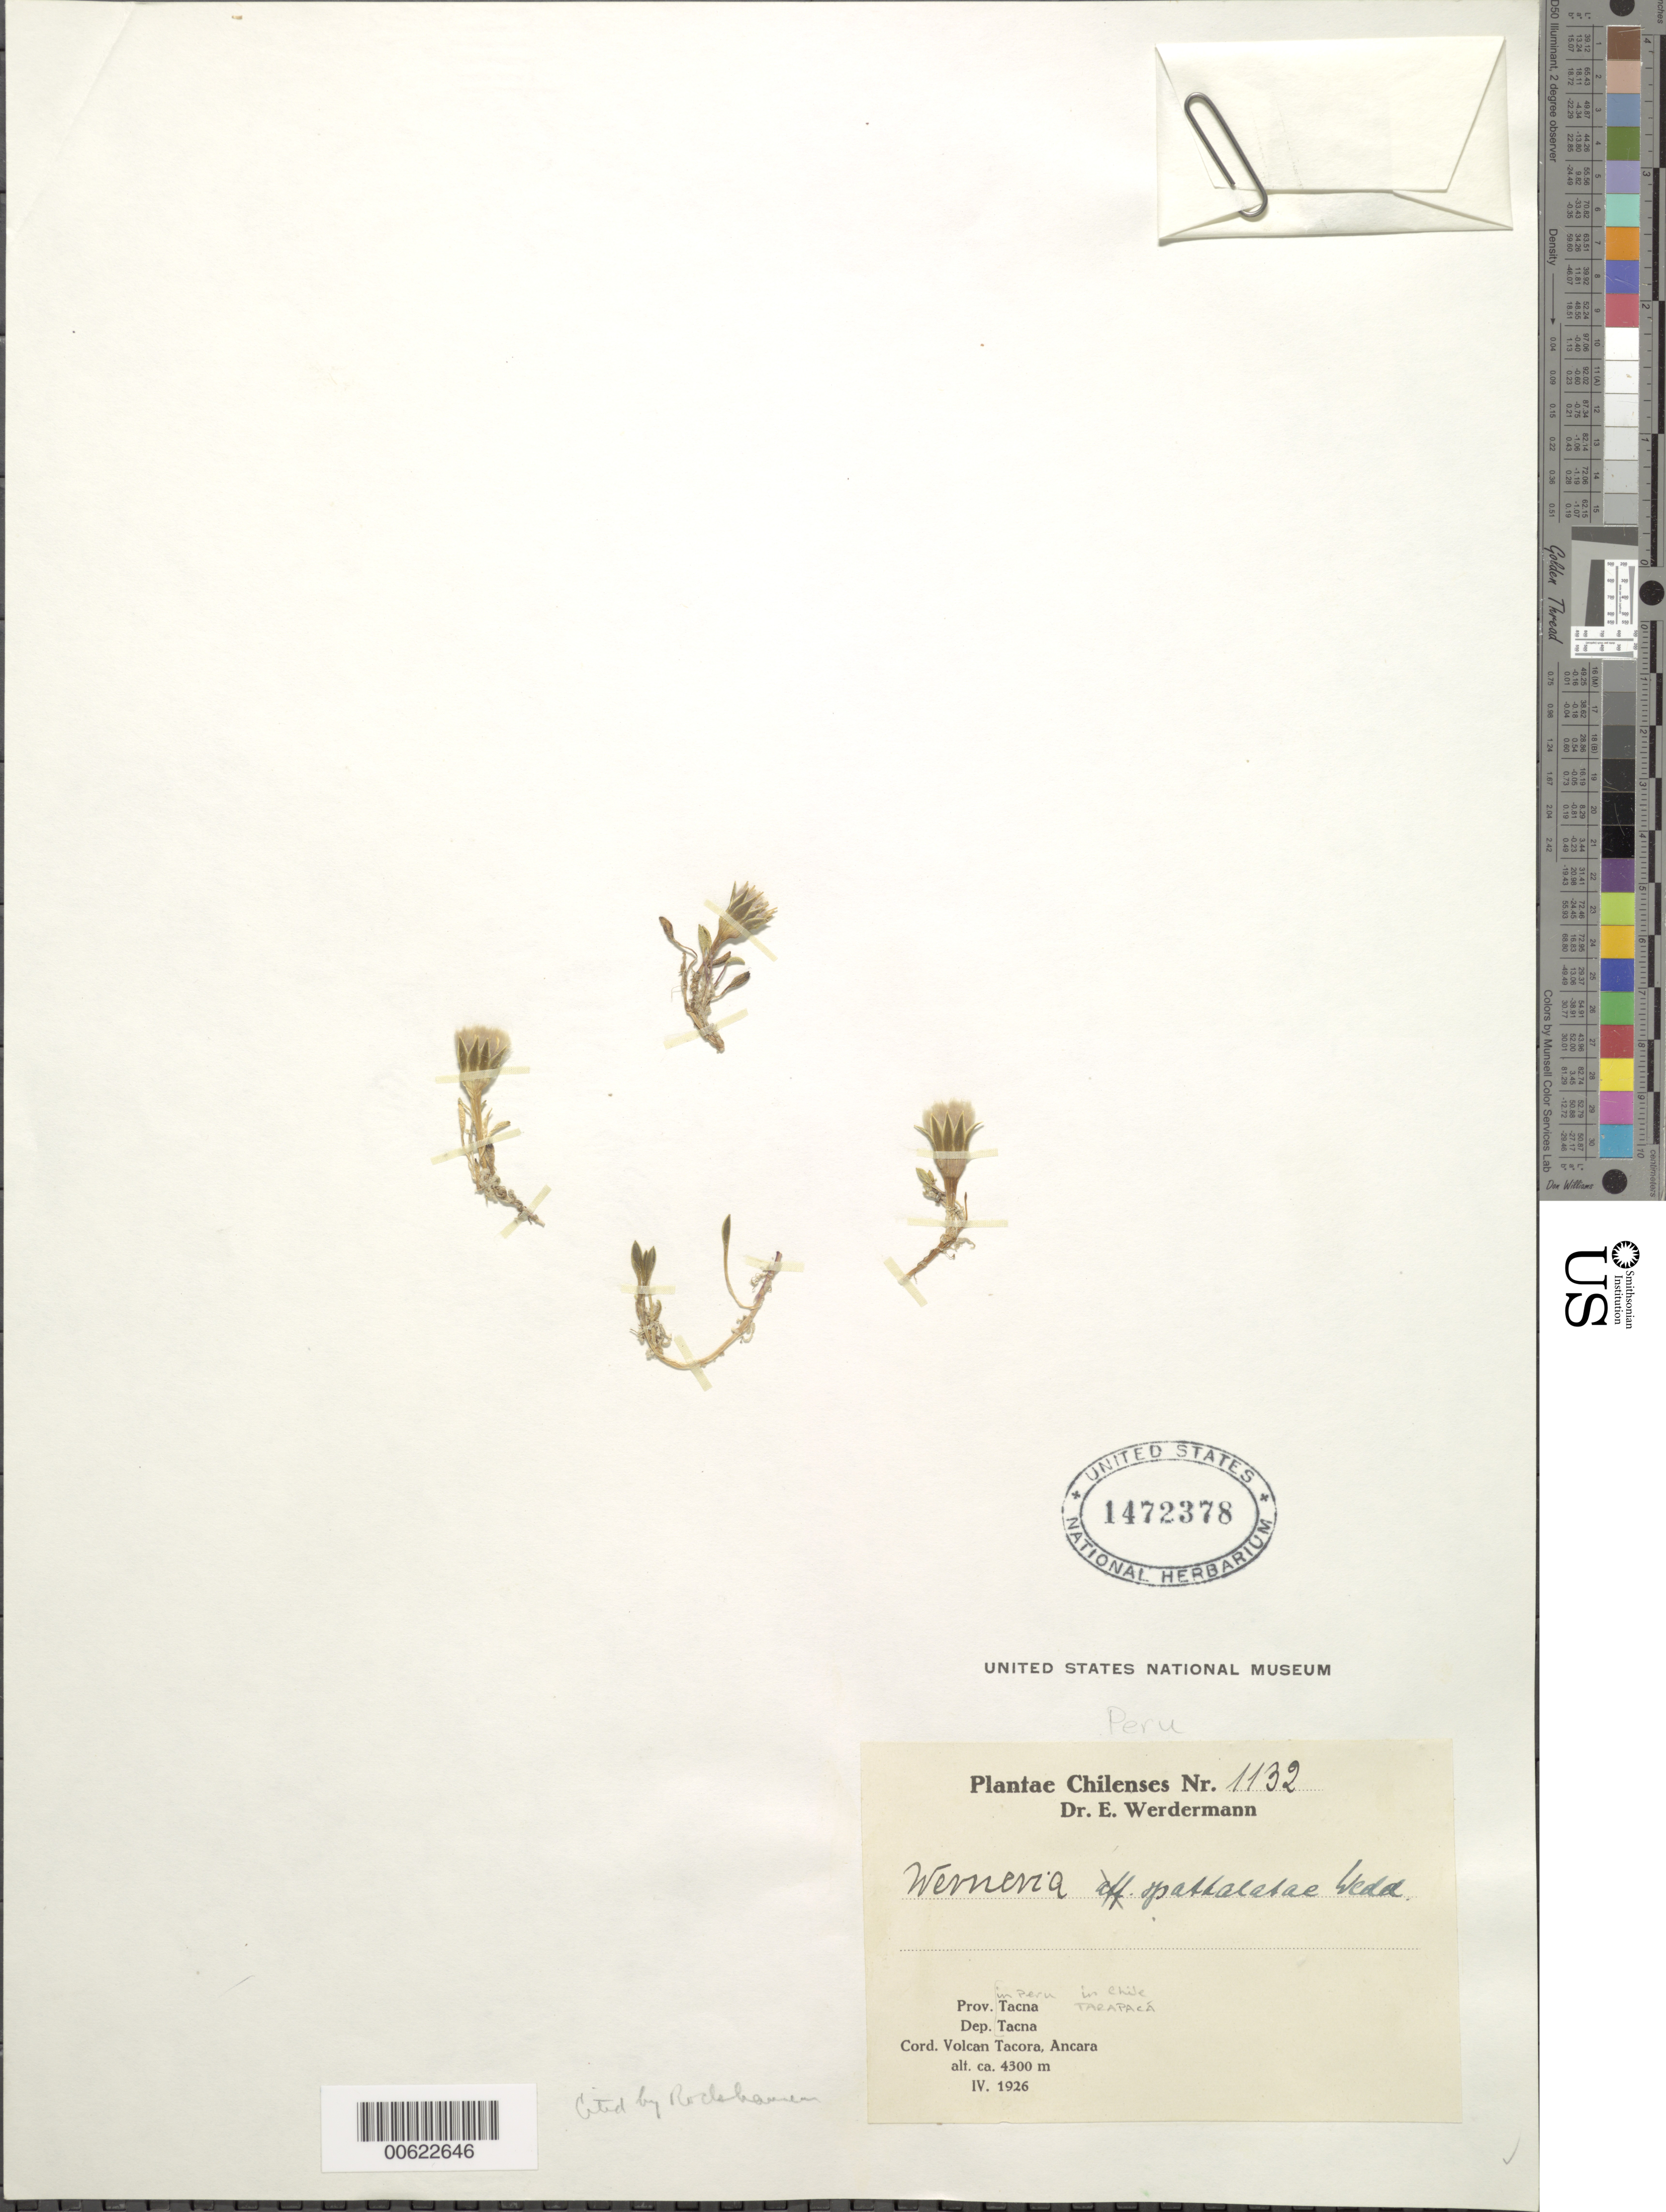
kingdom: Plantae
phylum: Tracheophyta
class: Magnoliopsida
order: Asterales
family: Asteraceae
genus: Werneria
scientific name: Werneria spathulata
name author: Wedd.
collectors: E. Werdermann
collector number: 1132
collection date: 1926-04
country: Peru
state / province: Tacna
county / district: Tacna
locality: Cordillera Volcan Tacora, Ancara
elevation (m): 4300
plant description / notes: Prov.,Dept. on label was Peruvian. = 1132a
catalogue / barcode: US 1472378